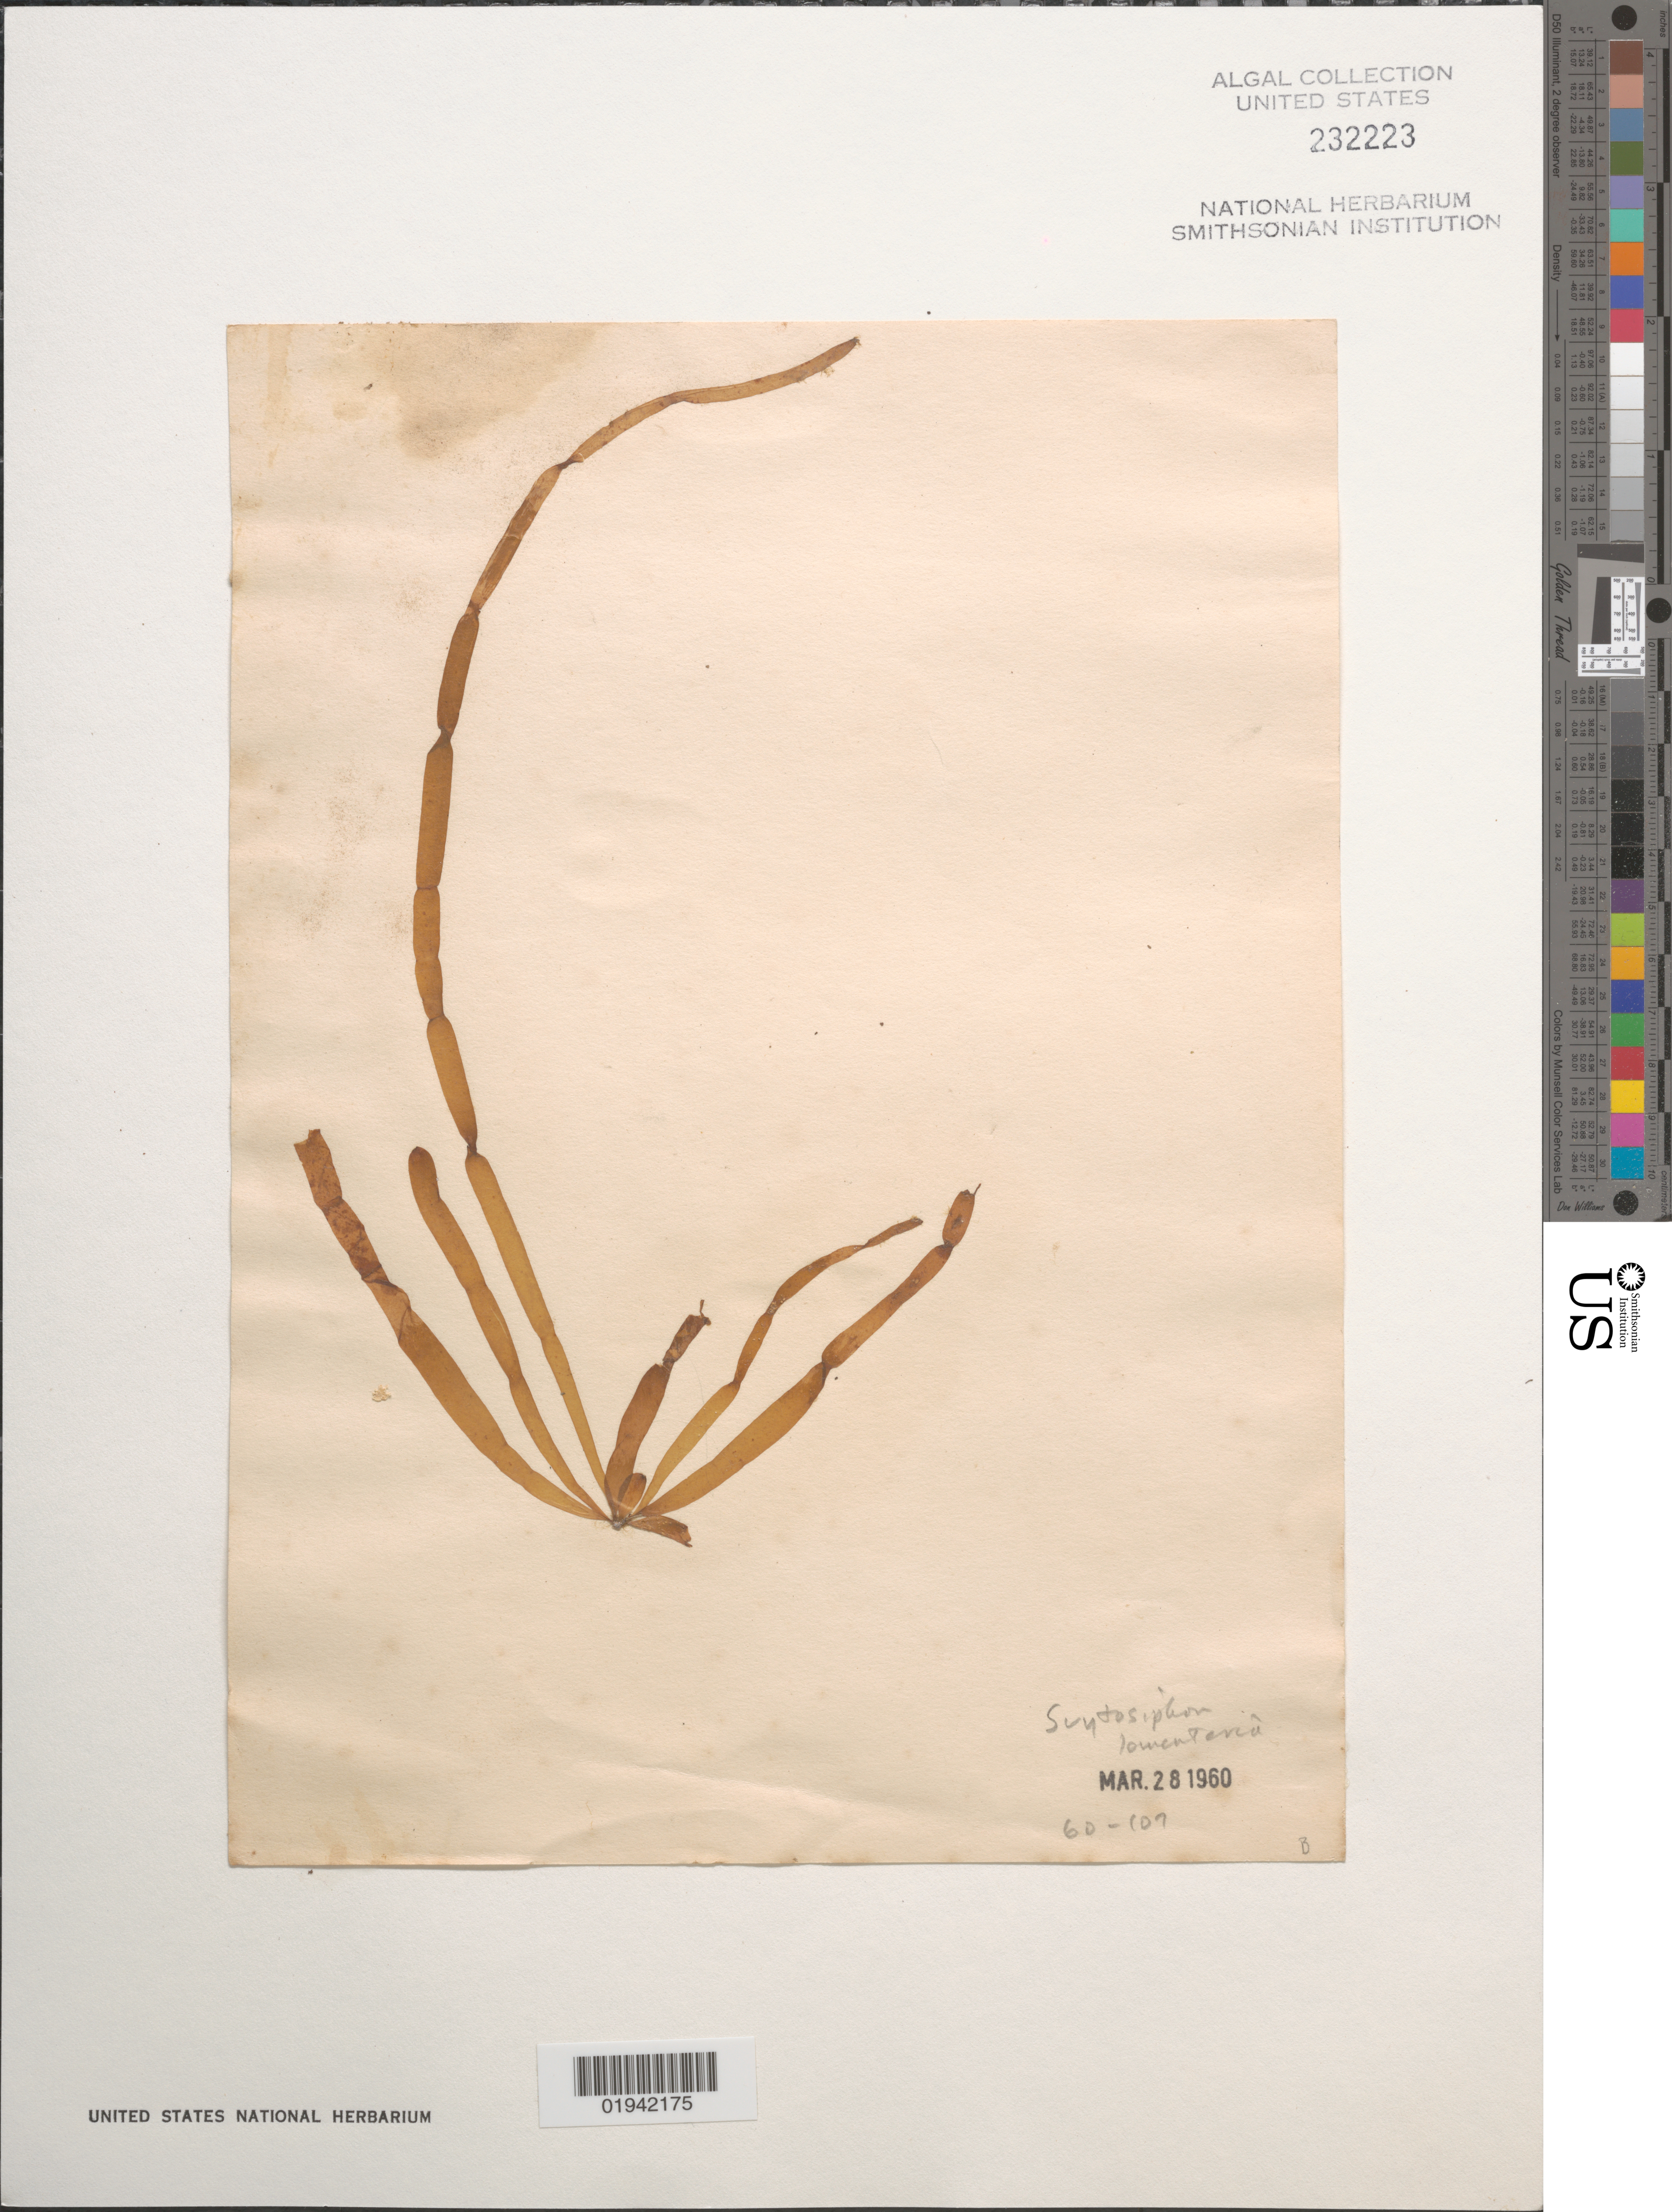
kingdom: Chromista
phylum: Ochrophyta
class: Phaeophyceae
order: Scytosiphonales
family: Scytosiphonaceae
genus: Scytosiphon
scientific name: Scytosiphon lomentaria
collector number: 60-107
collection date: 1960-03-28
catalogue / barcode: US 232223